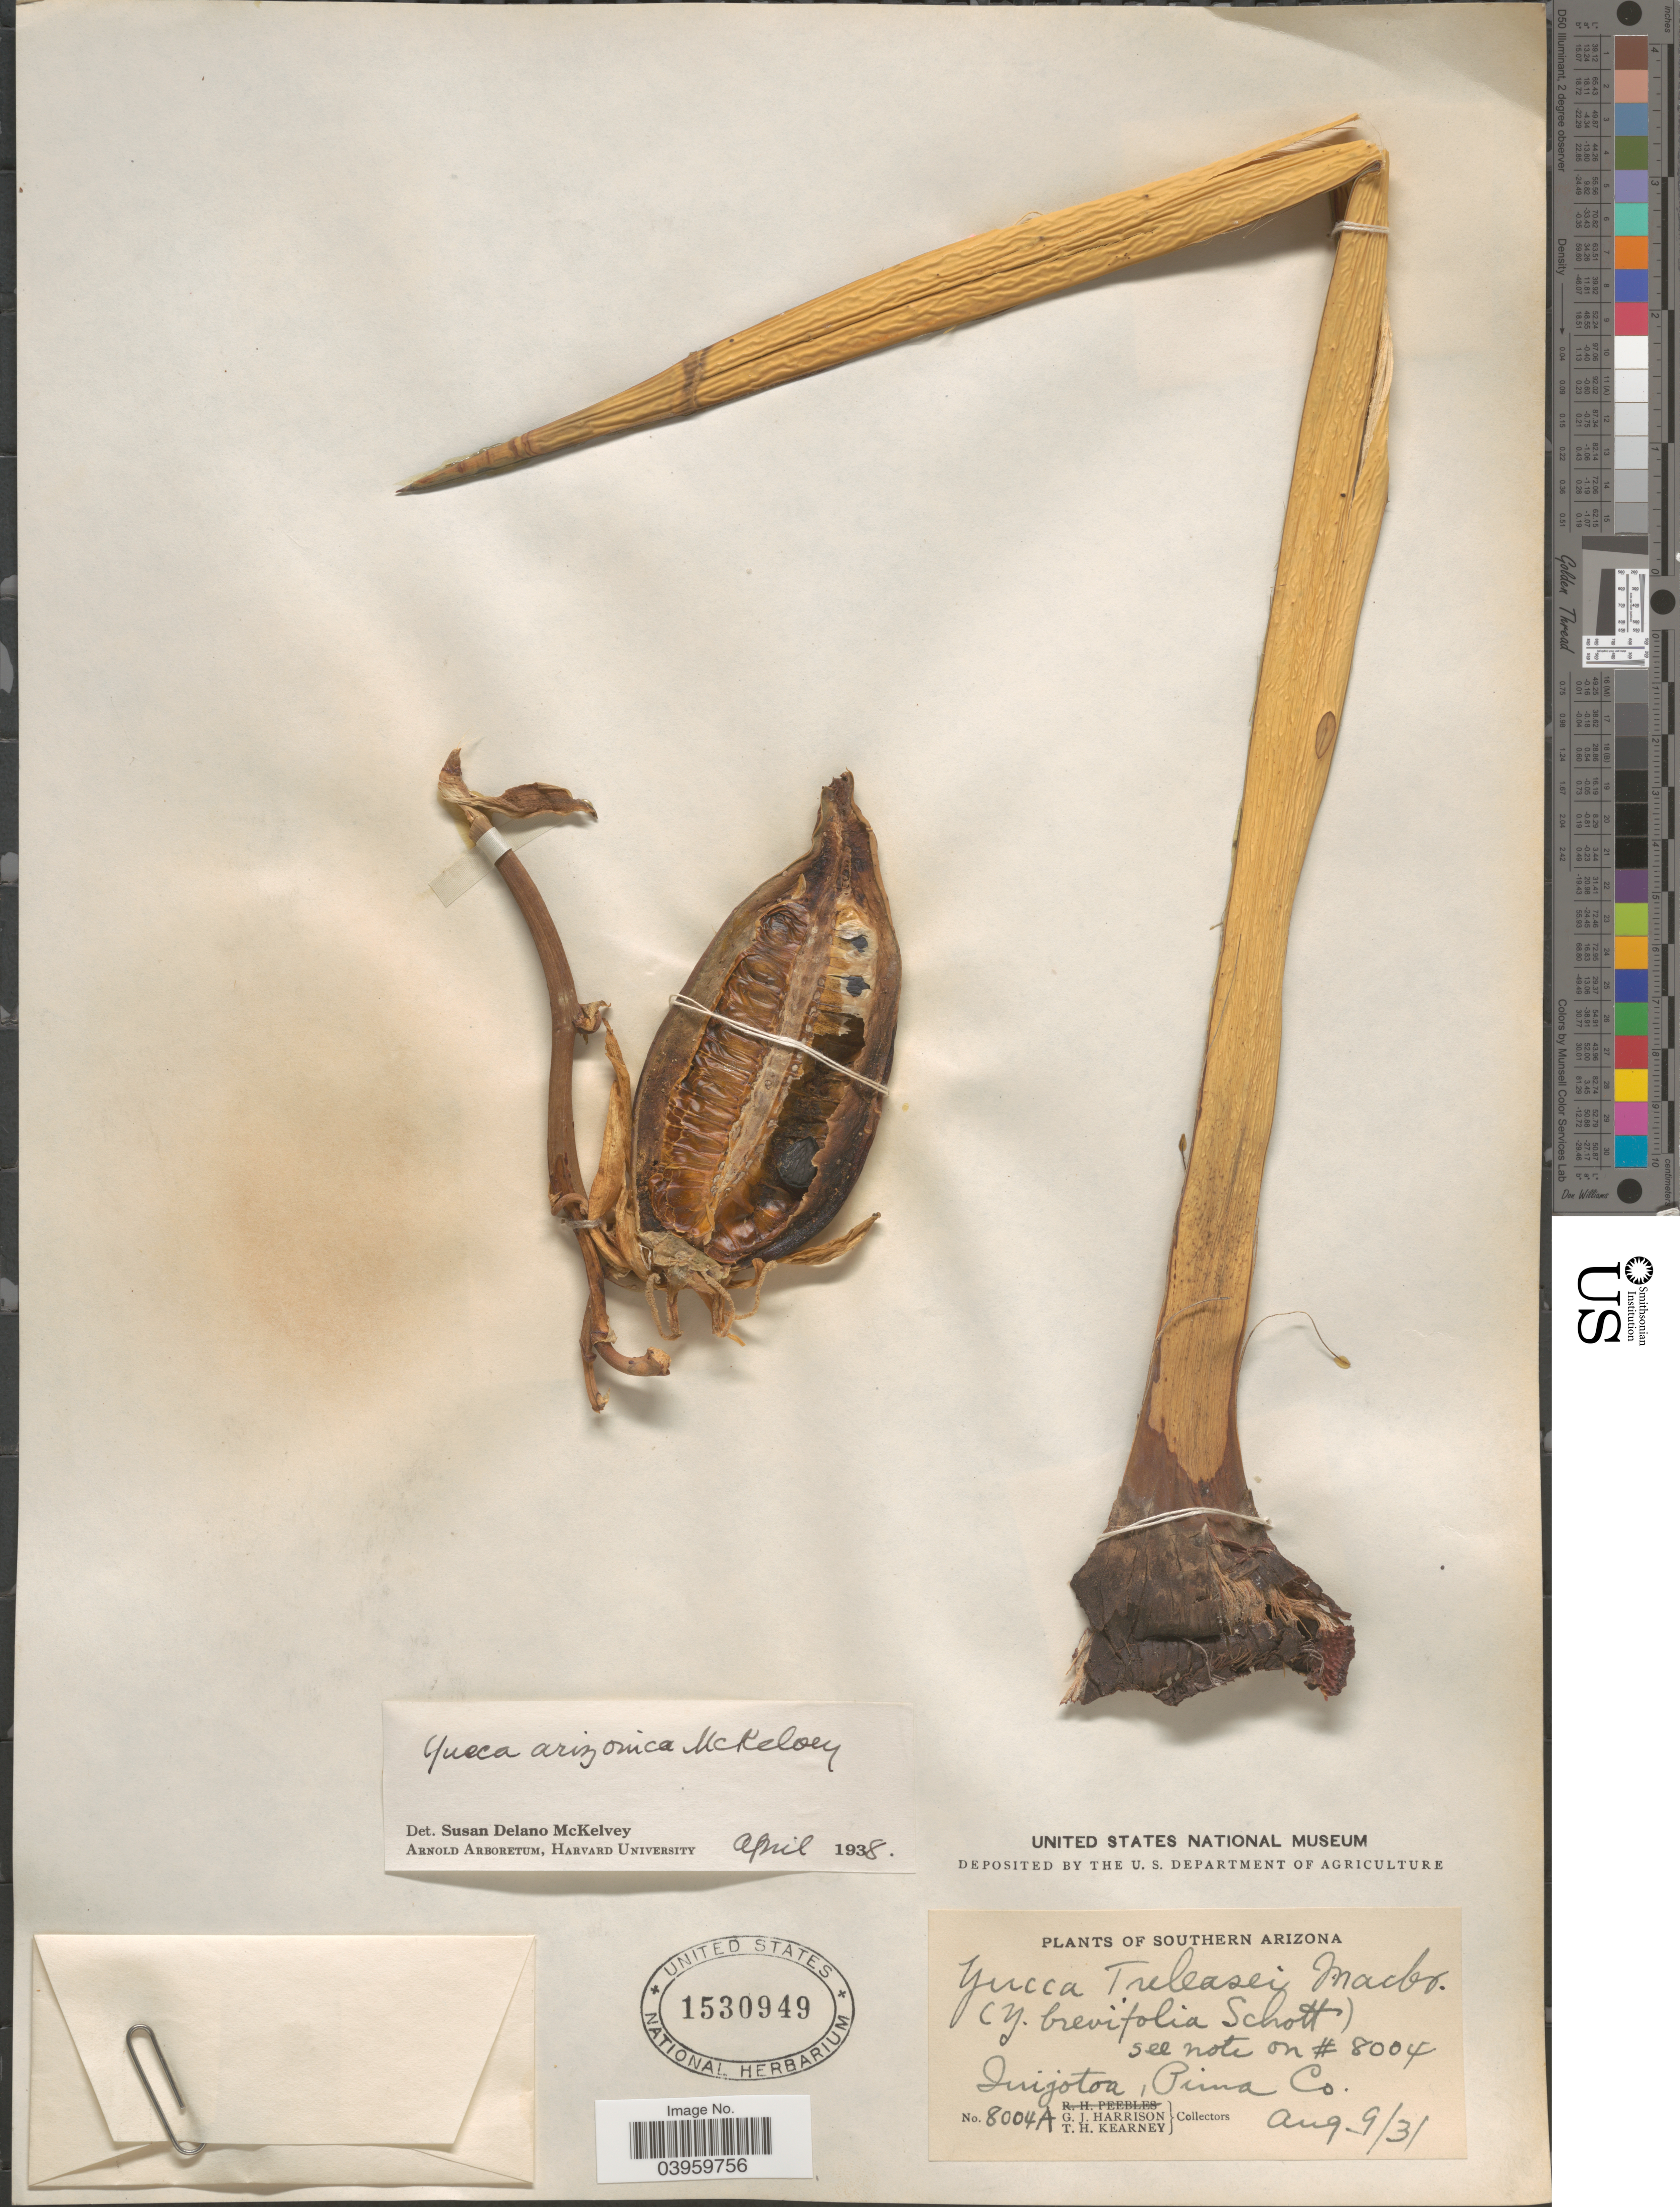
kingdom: Plantae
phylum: Tracheophyta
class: Liliopsida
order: Asparagales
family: Asparagaceae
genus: Yucca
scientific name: Yucca arizonica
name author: McKelvey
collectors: G. J. Harrison & T. H. Kearney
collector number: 8004A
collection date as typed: Transcribed d/m/y: 9/8/31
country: United States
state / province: Arizona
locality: Southern Arizona. Inijotoa, Pima Co.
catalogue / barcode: US 1530949